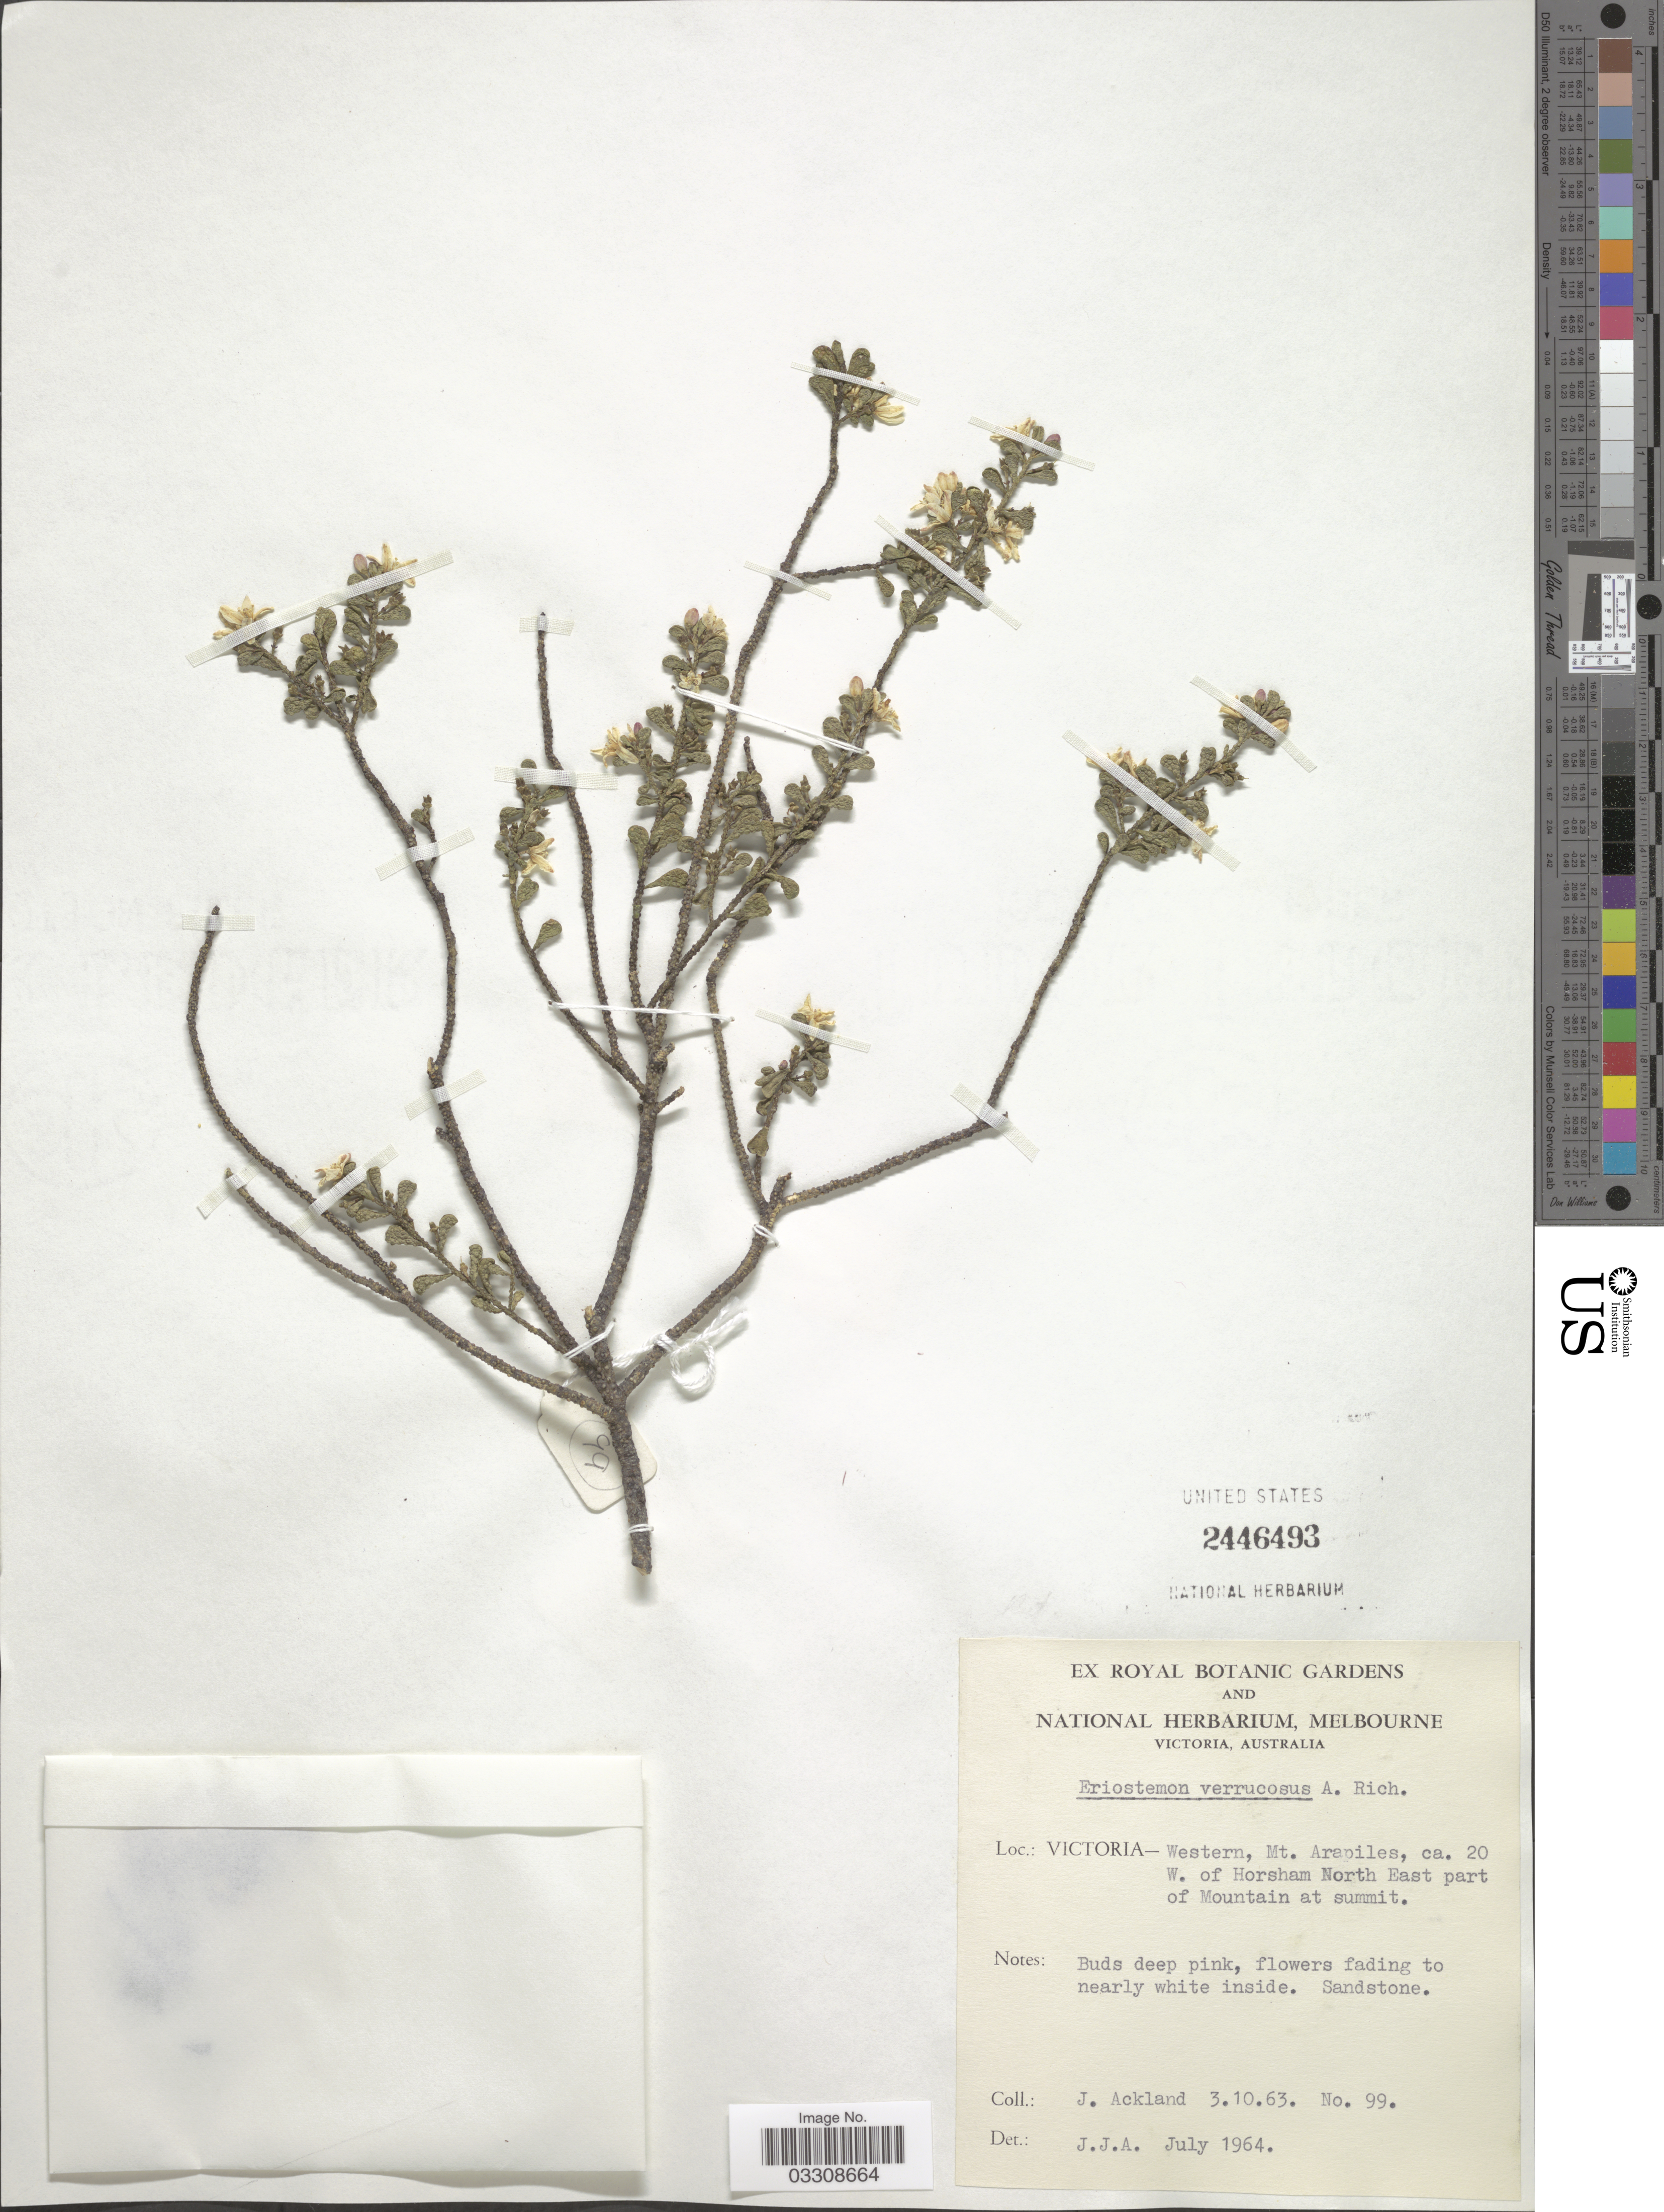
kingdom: Plantae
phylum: Tracheophyta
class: Magnoliopsida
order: Sapindales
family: Rutaceae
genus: Eriostemon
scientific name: Eriostemon verrucosus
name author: A. Rich.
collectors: J. J. Ackland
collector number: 99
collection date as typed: Transcribed d/m/y: 3/10/63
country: Australia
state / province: Victoria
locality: Victoria - Western Mt. Arapiles, ca. 20 W. of Horsham North East part of Mountain at summit.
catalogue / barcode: US 2446493